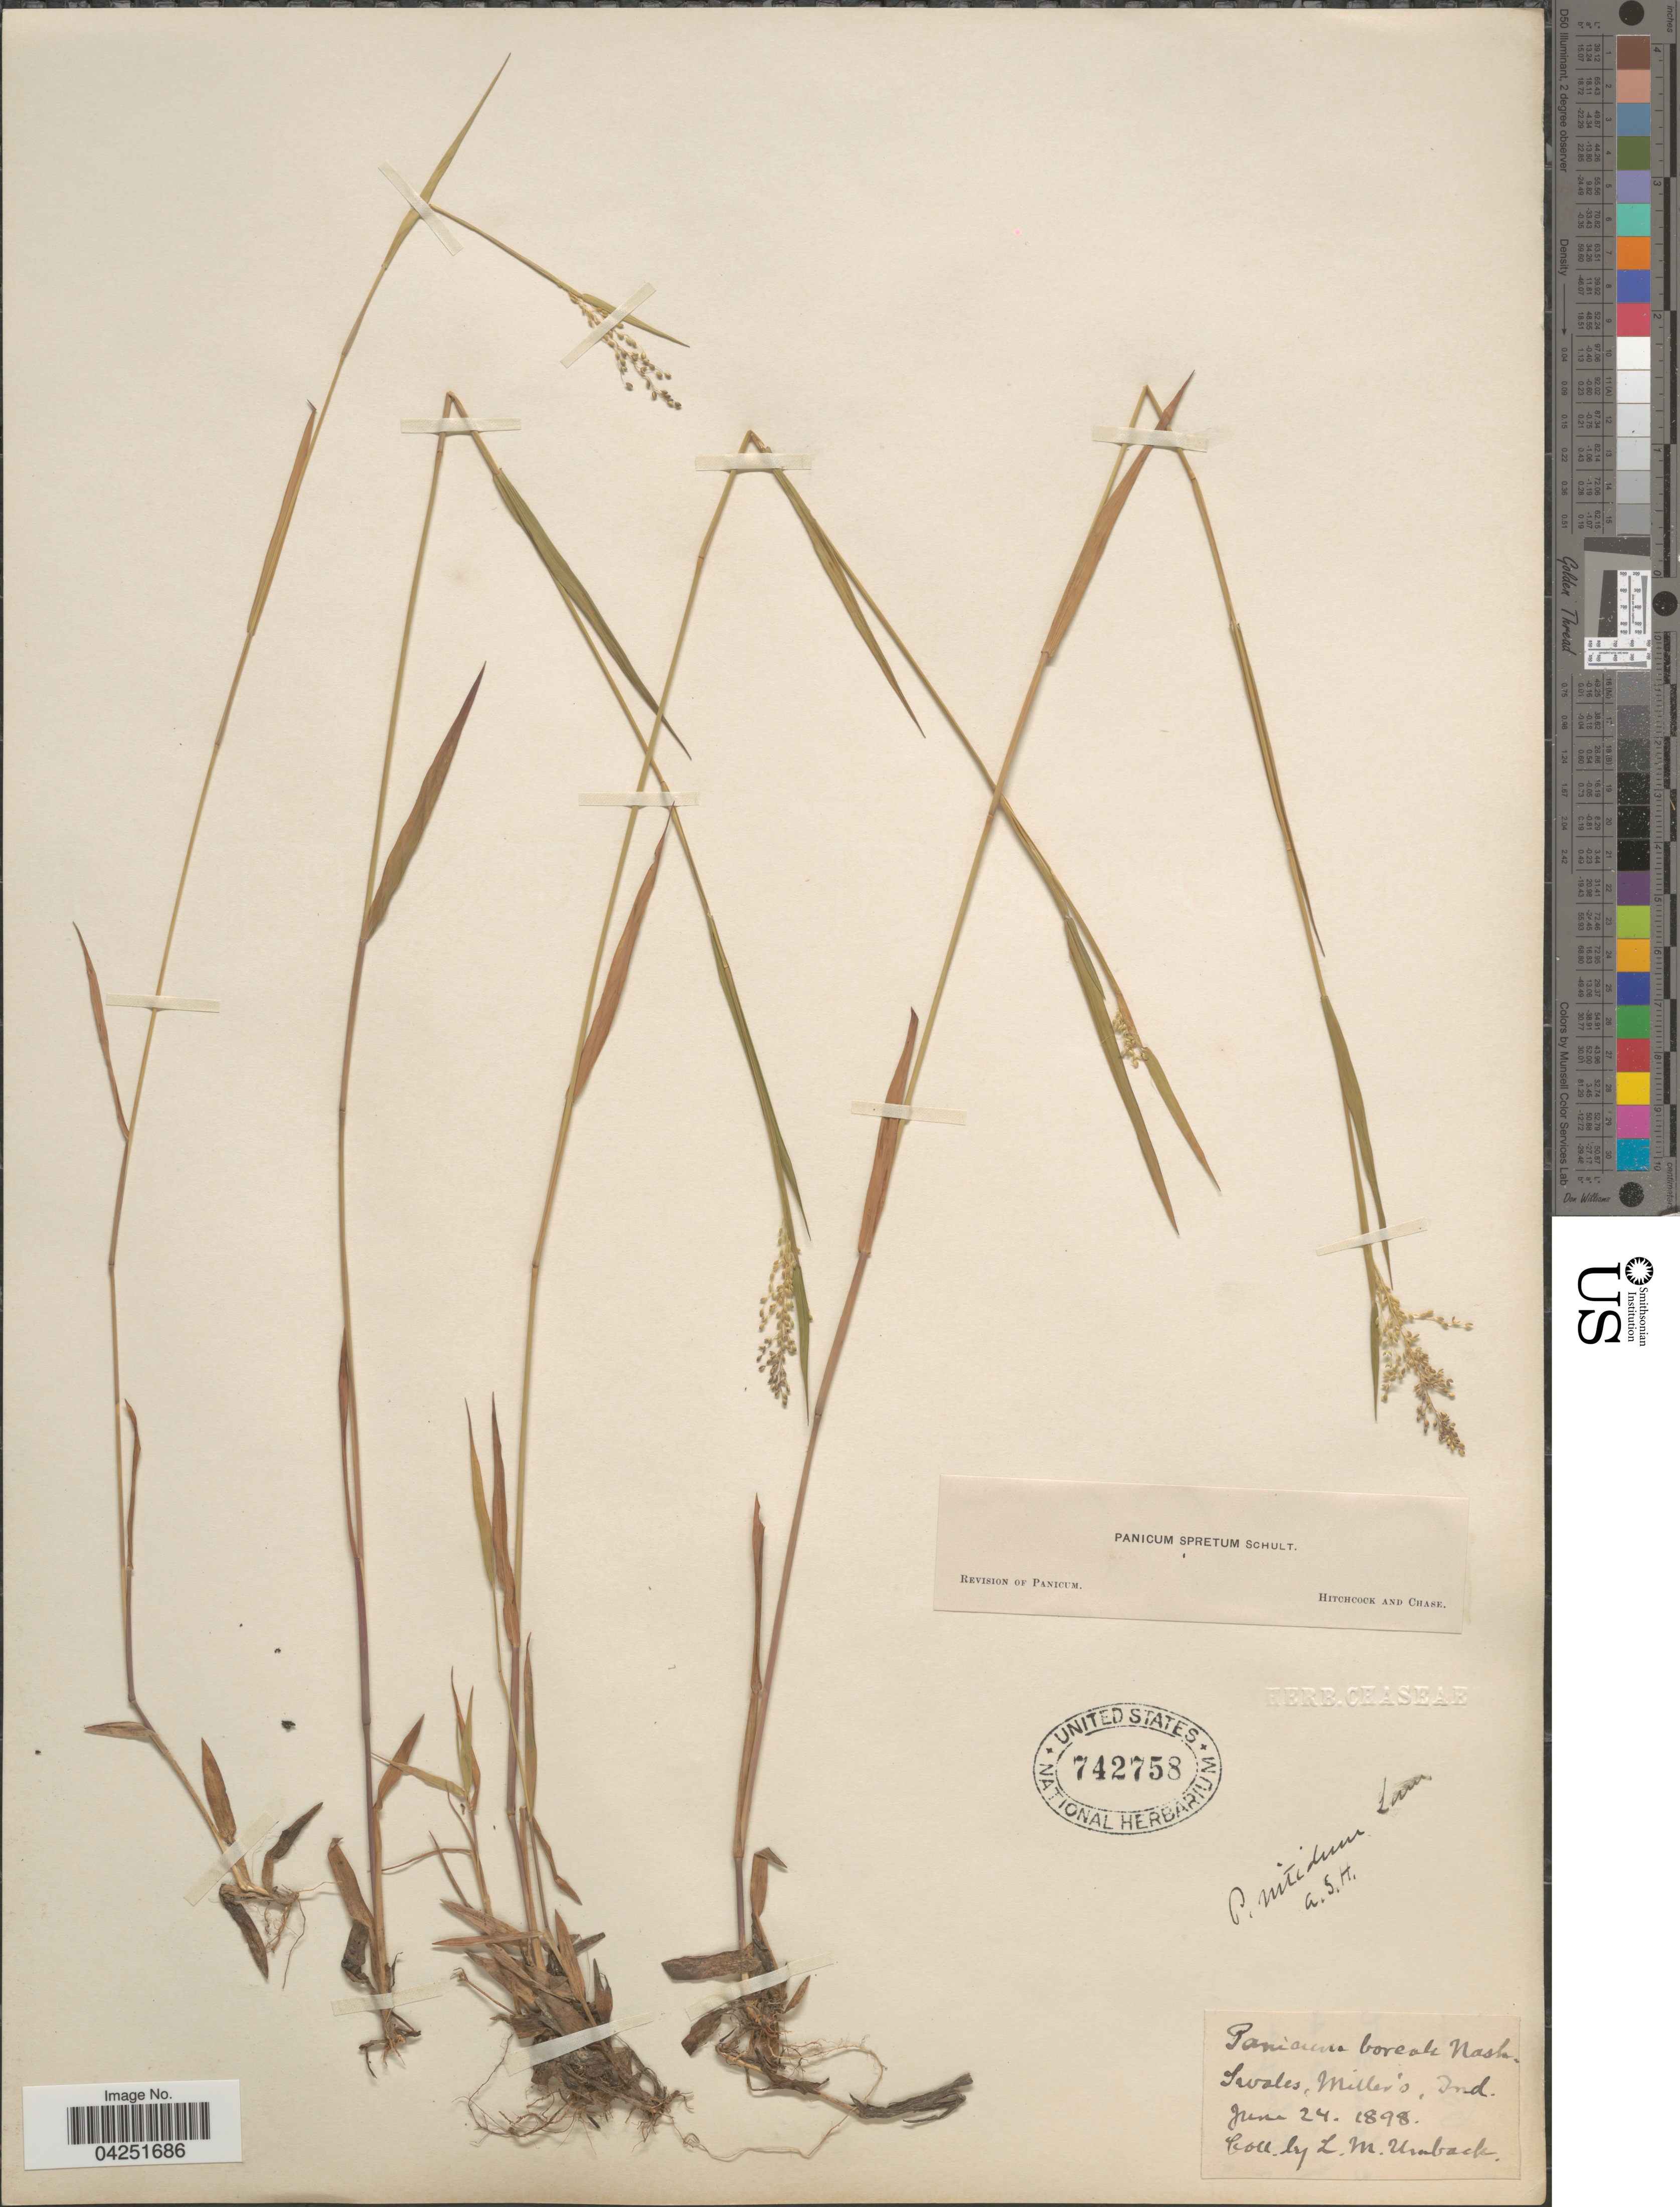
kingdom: Plantae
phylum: Tracheophyta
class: Liliopsida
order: Poales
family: Poaceae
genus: Dichanthelium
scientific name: Dichanthelium acuminatum var. densiflorum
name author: (Rand & Redfield) Gould & C.A. Clark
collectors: L. M. Umbach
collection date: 1898-06-24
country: United States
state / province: Indiana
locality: Swales, Miller's.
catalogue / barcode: US 742758